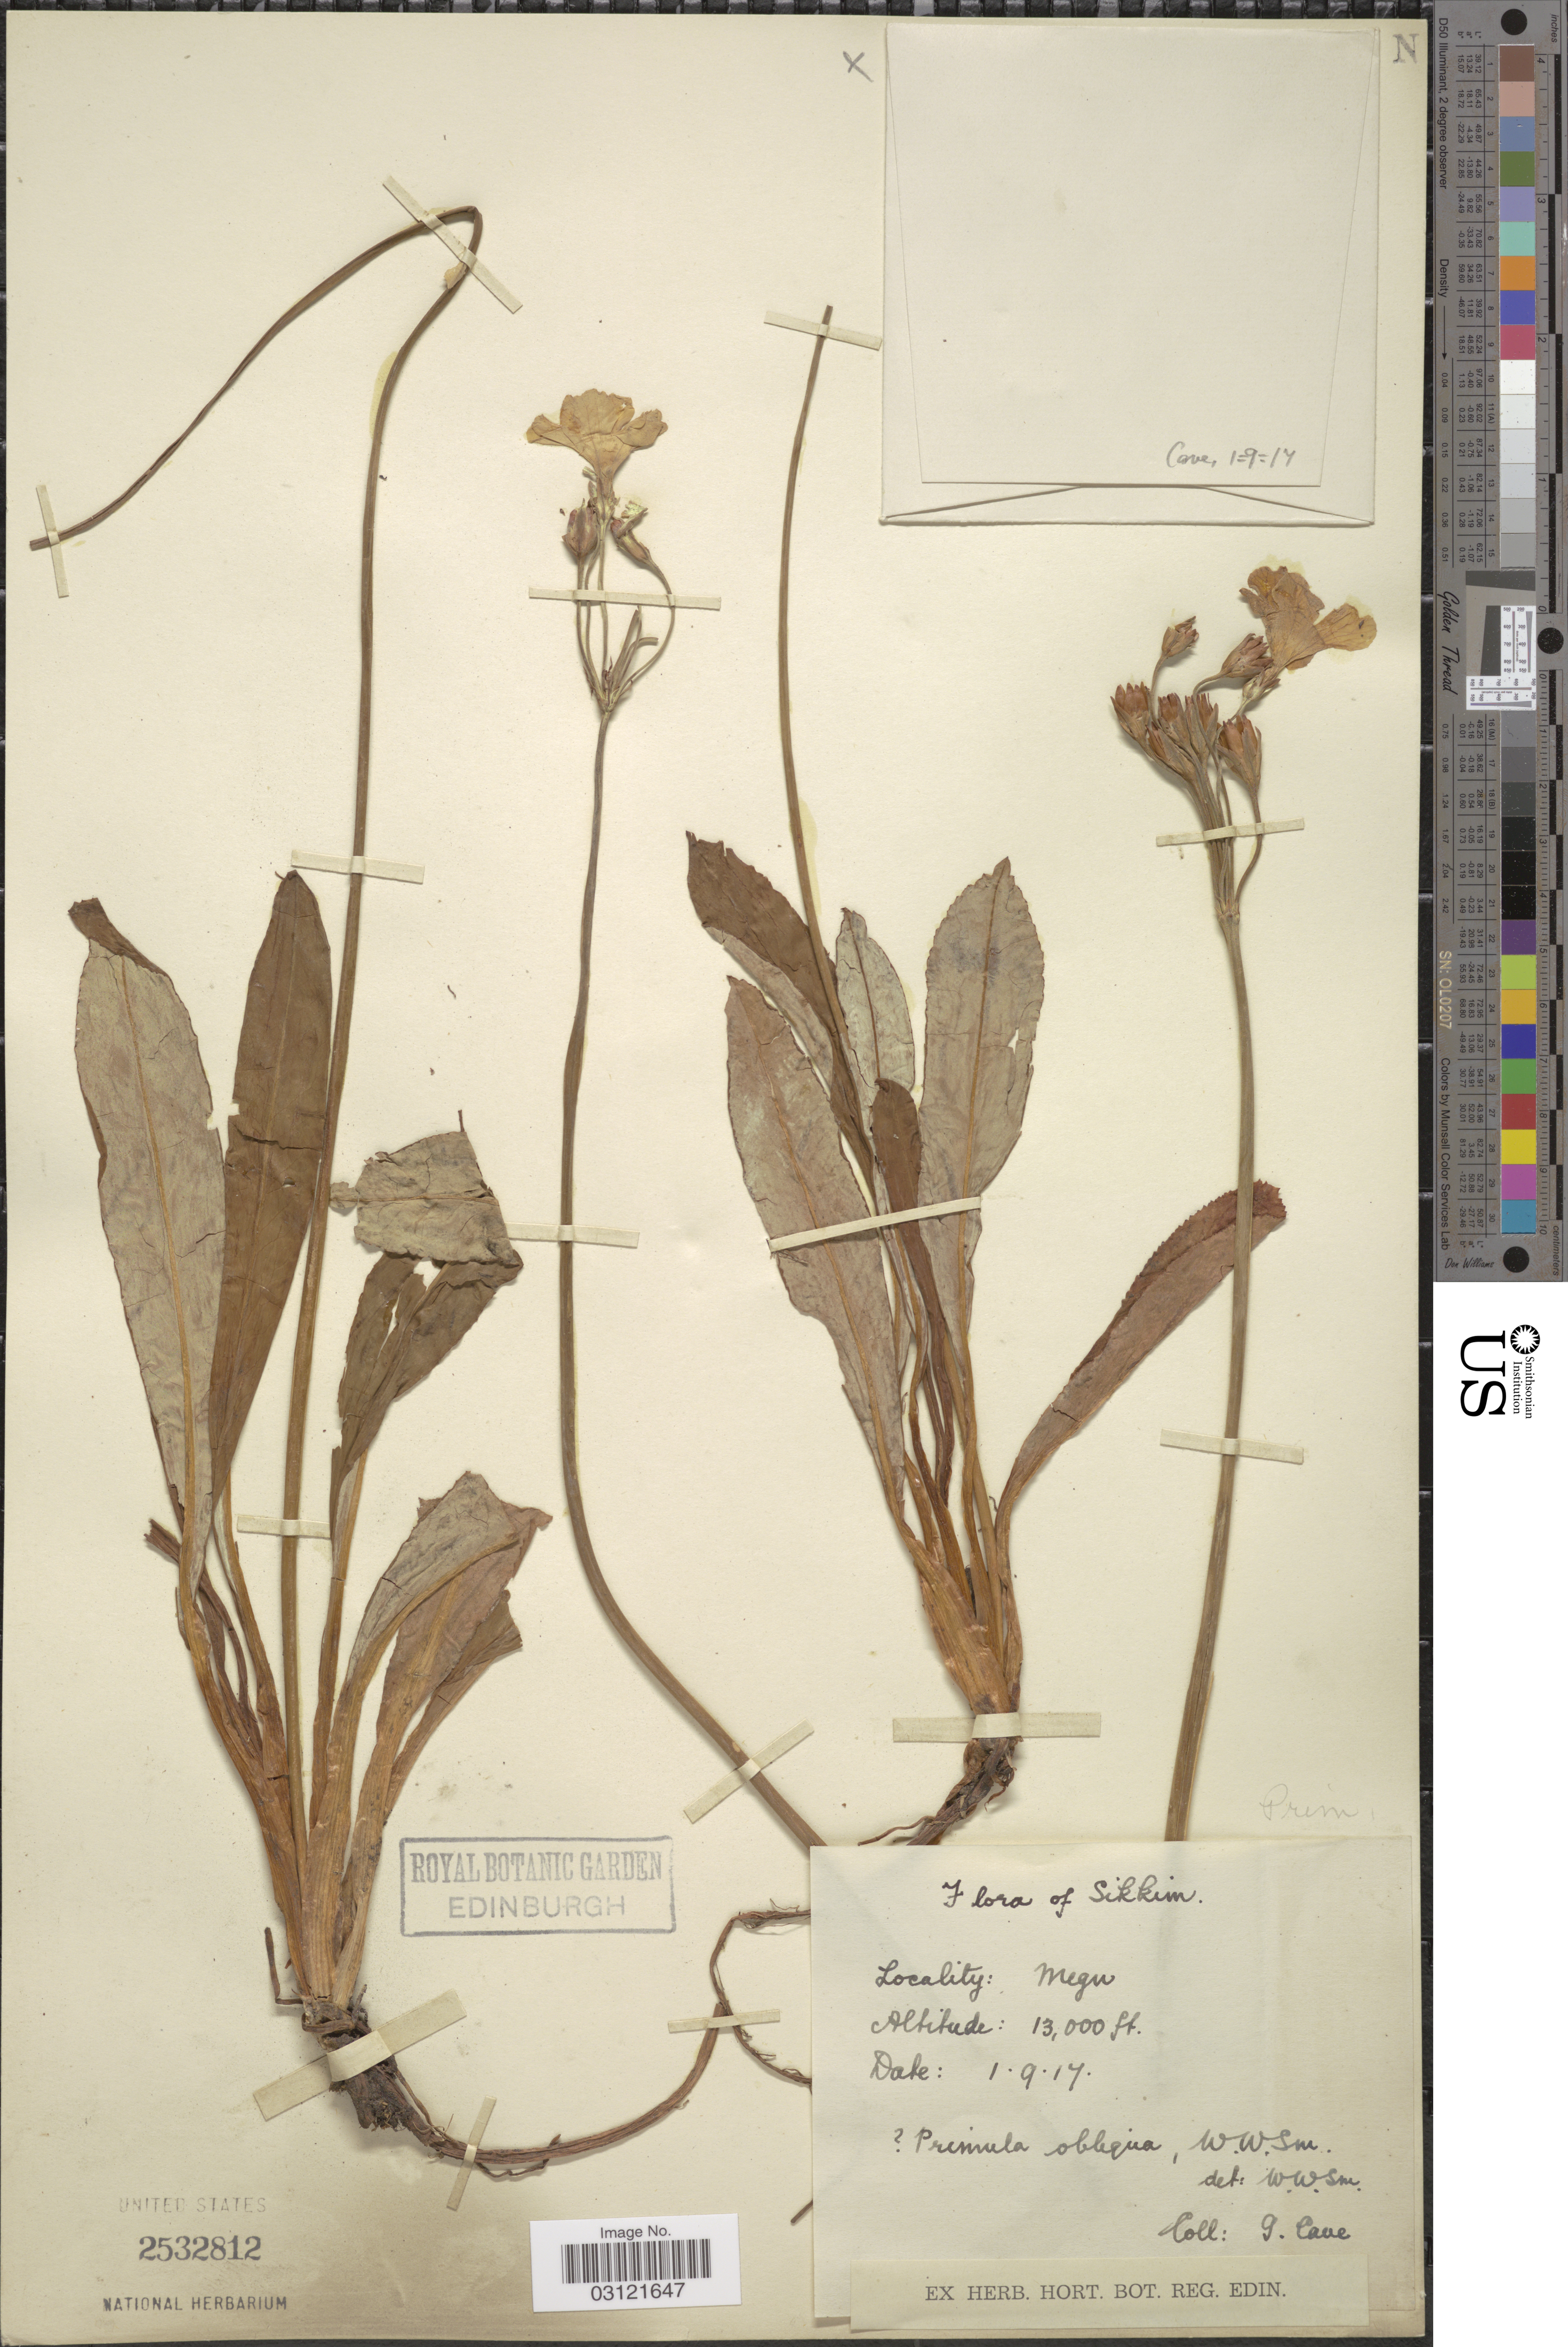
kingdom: Plantae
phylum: Tracheophyta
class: Magnoliopsida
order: Ericales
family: Primulaceae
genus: Primula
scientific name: Primula obliqua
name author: W.W. Sm. in W.W. Sm. & H.R. Fletcher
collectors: G. Cave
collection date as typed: Transcribed d/m/y: 1/9/17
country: India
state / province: Sikkim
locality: Megu.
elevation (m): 3962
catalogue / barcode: US 2532812